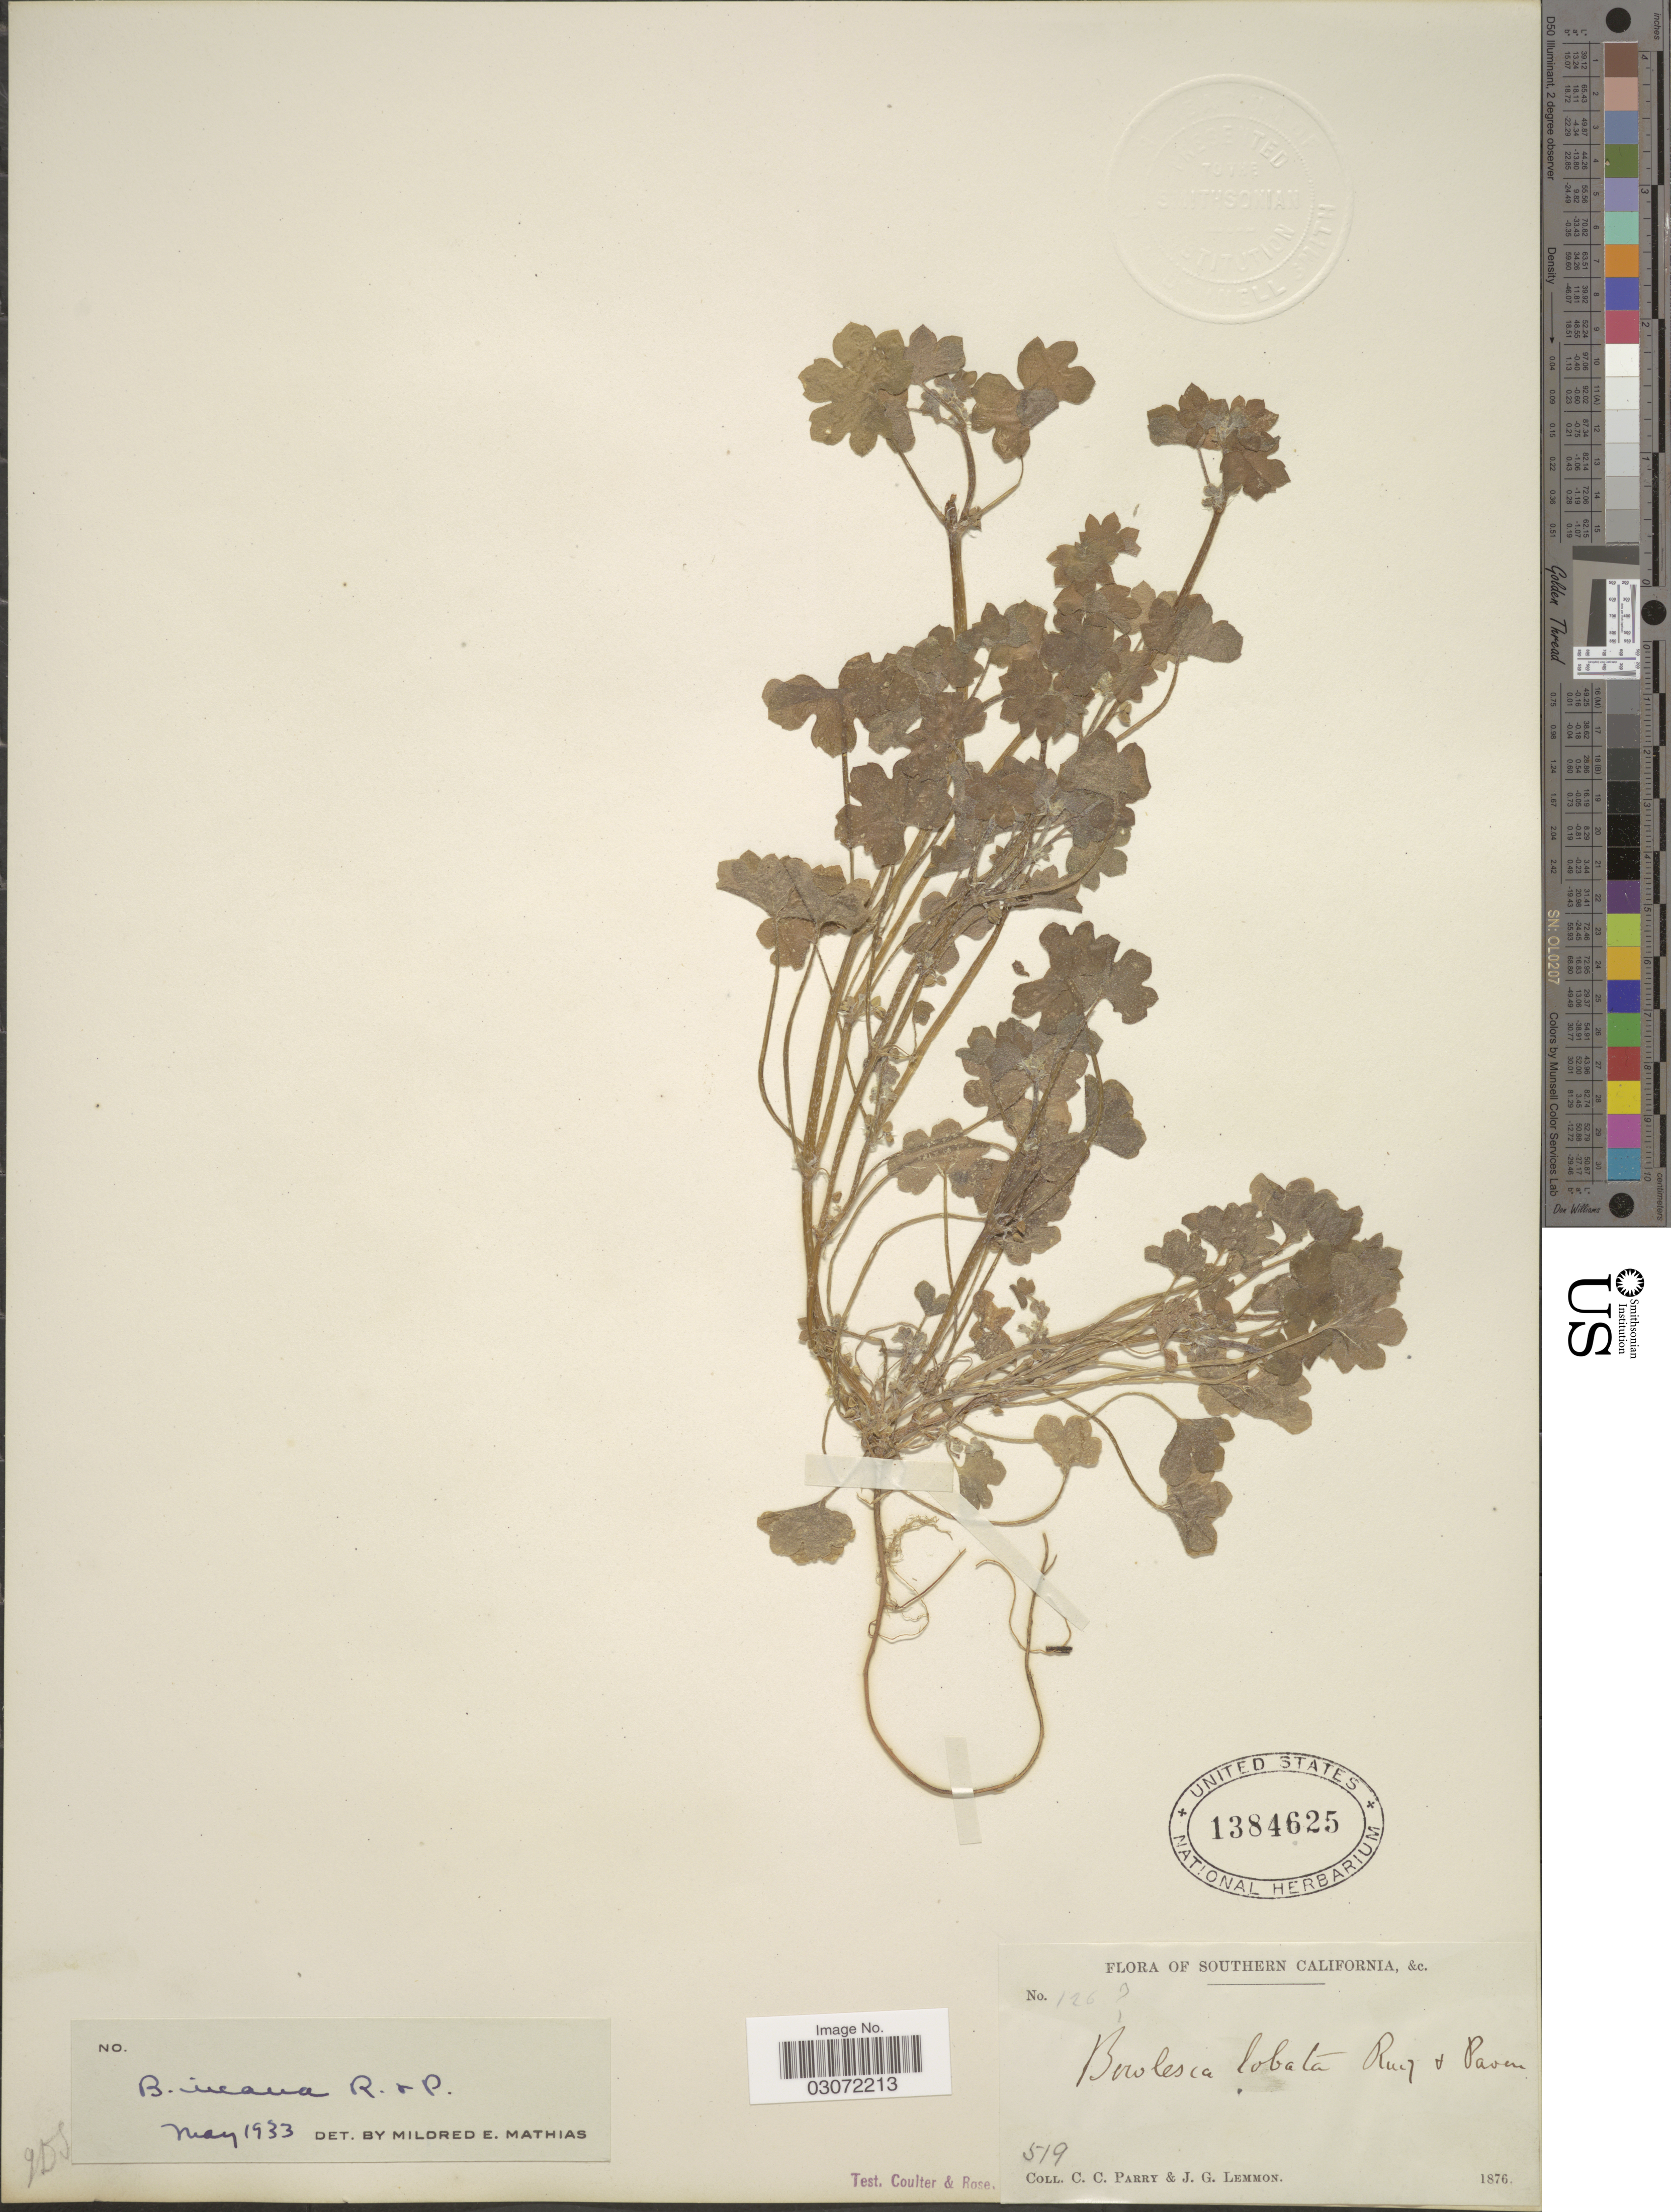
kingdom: Plantae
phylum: Tracheophyta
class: Magnoliopsida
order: Apiales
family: Apiaceae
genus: Bowlesia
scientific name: Bowlesia incana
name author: Ruiz & Pav.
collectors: C. C. Parry & J. Lemmon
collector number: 519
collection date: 1876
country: United States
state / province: California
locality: Southern California, &c.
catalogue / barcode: US 1384625